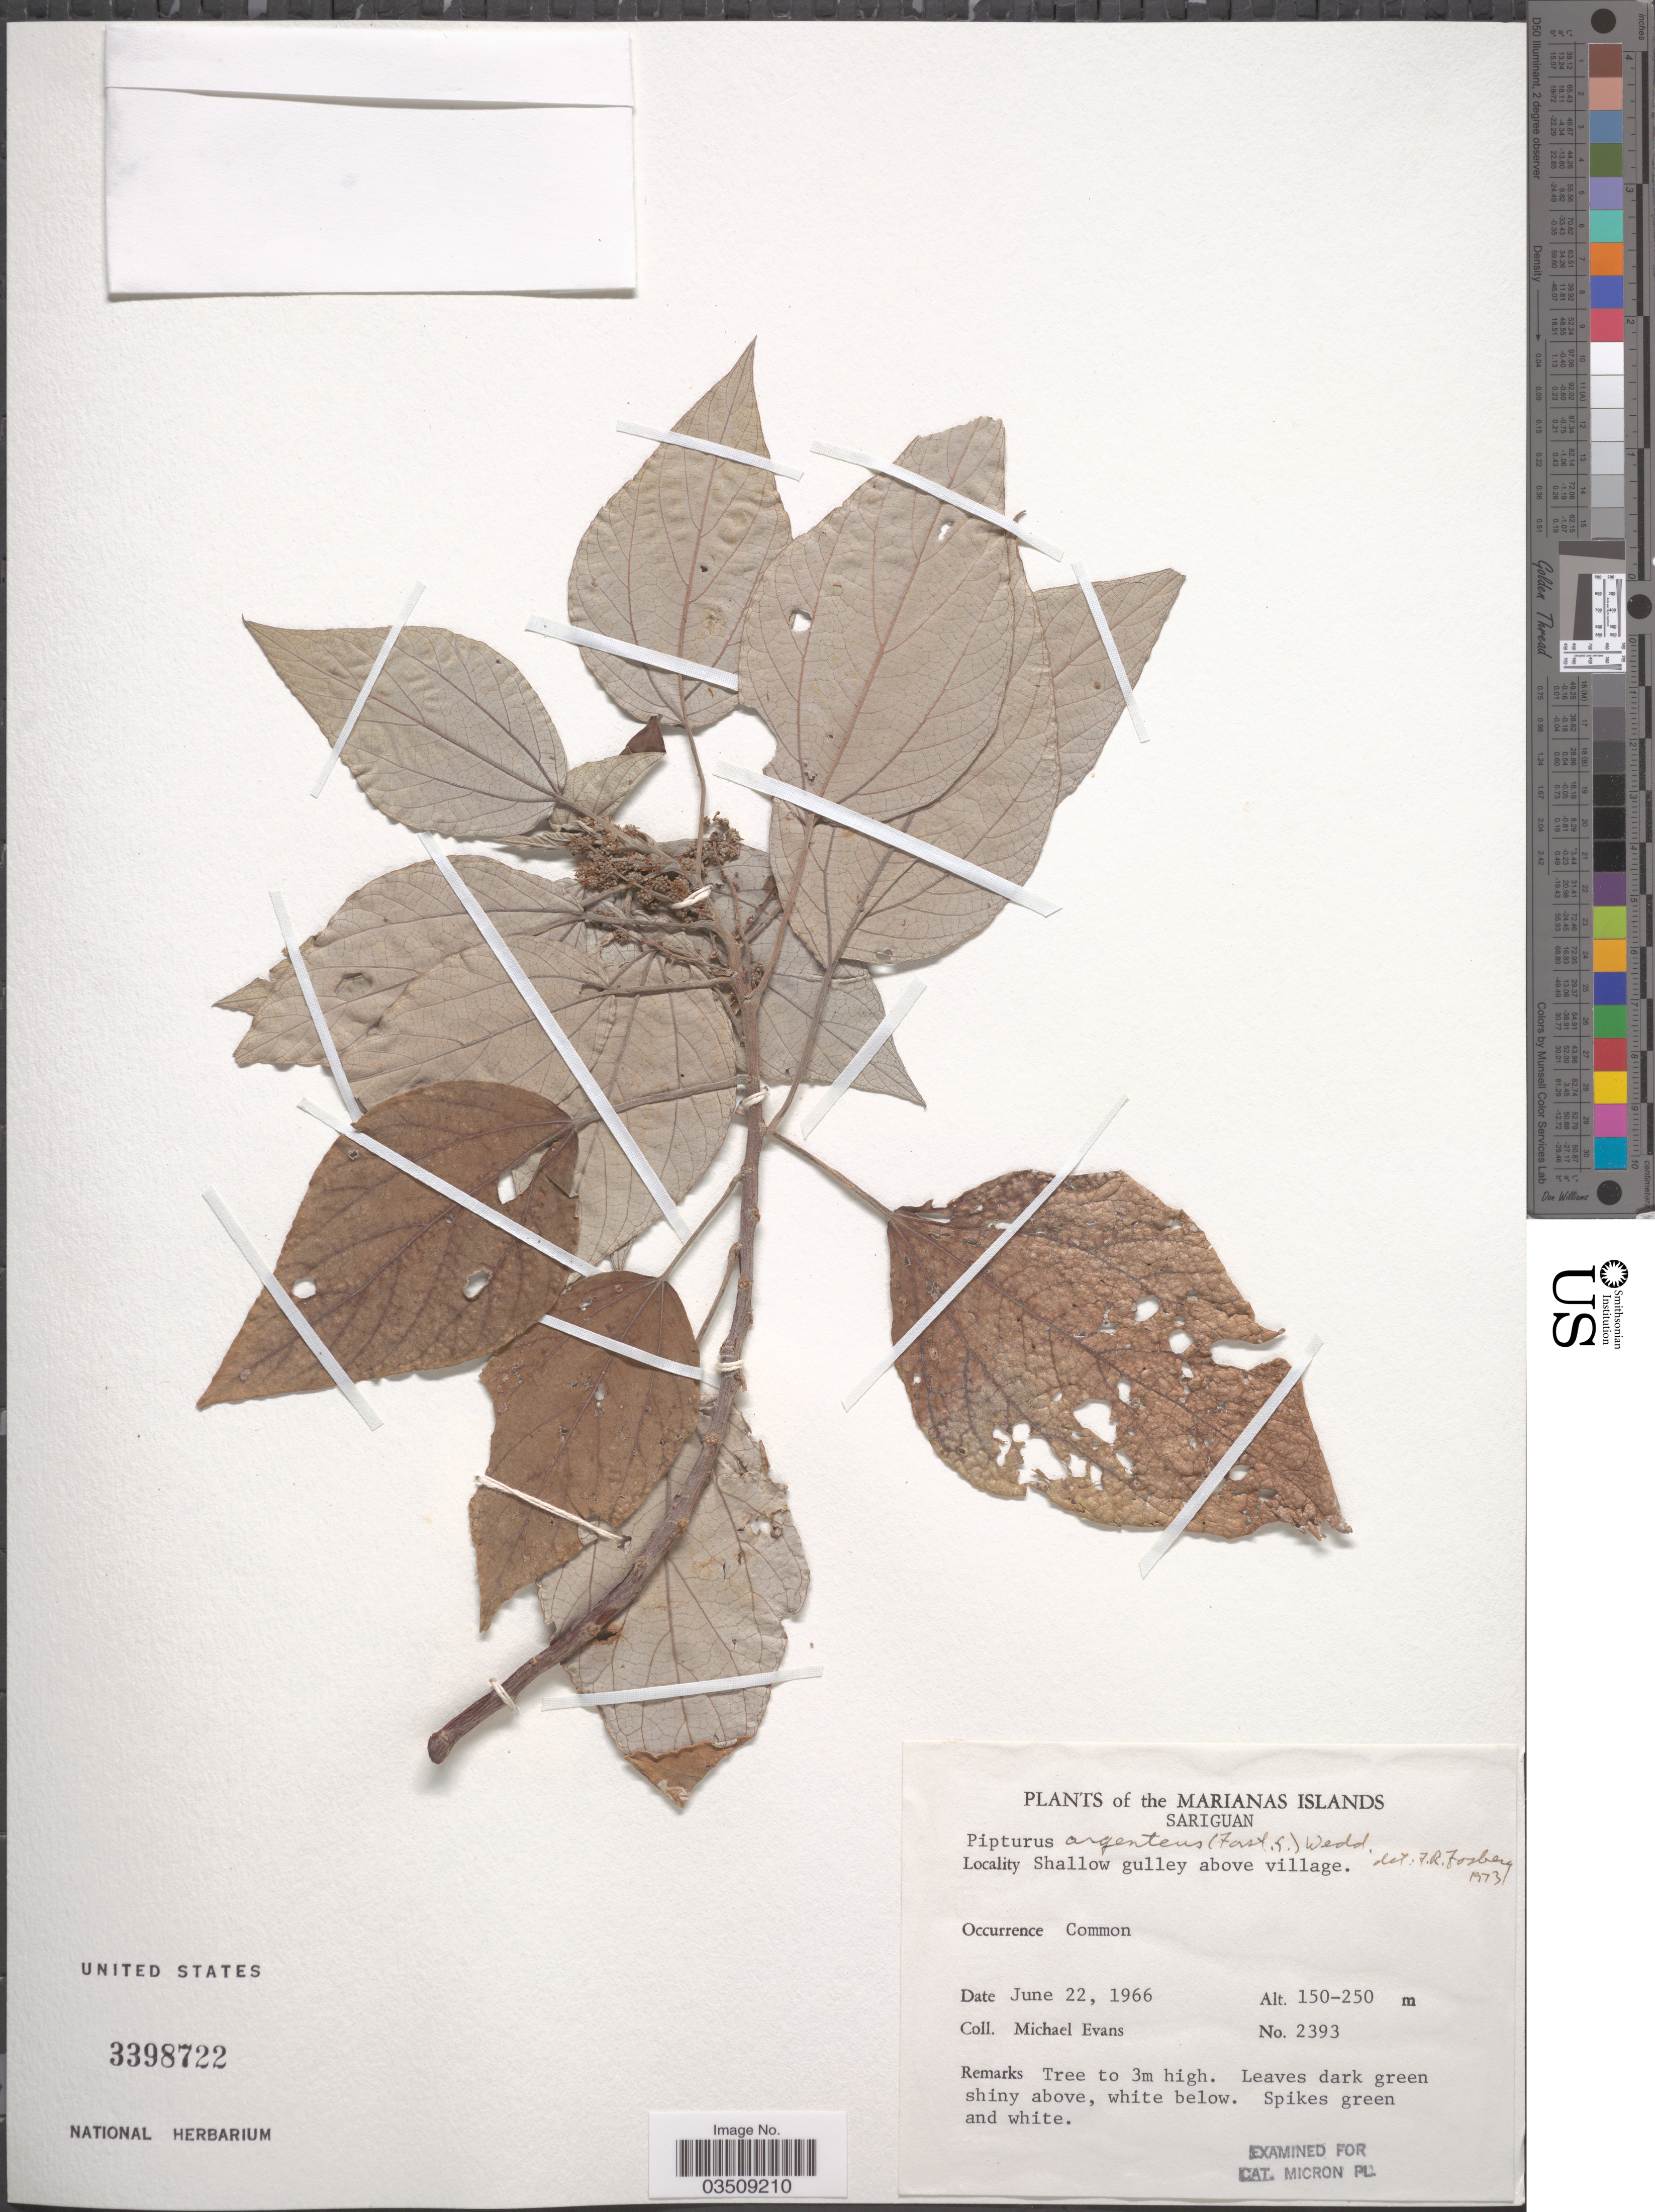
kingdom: Plantae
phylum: Tracheophyta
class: Magnoliopsida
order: Rosales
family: Urticaceae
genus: Pipturus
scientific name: Pipturus argenteus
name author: (G. Forst.) Wedd.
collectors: M. Evans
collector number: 2393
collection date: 1966-06-22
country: Northern Mariana Islands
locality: Marianas Islands. Sariguan. Shallow gulley above village.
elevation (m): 150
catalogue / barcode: US 3398722